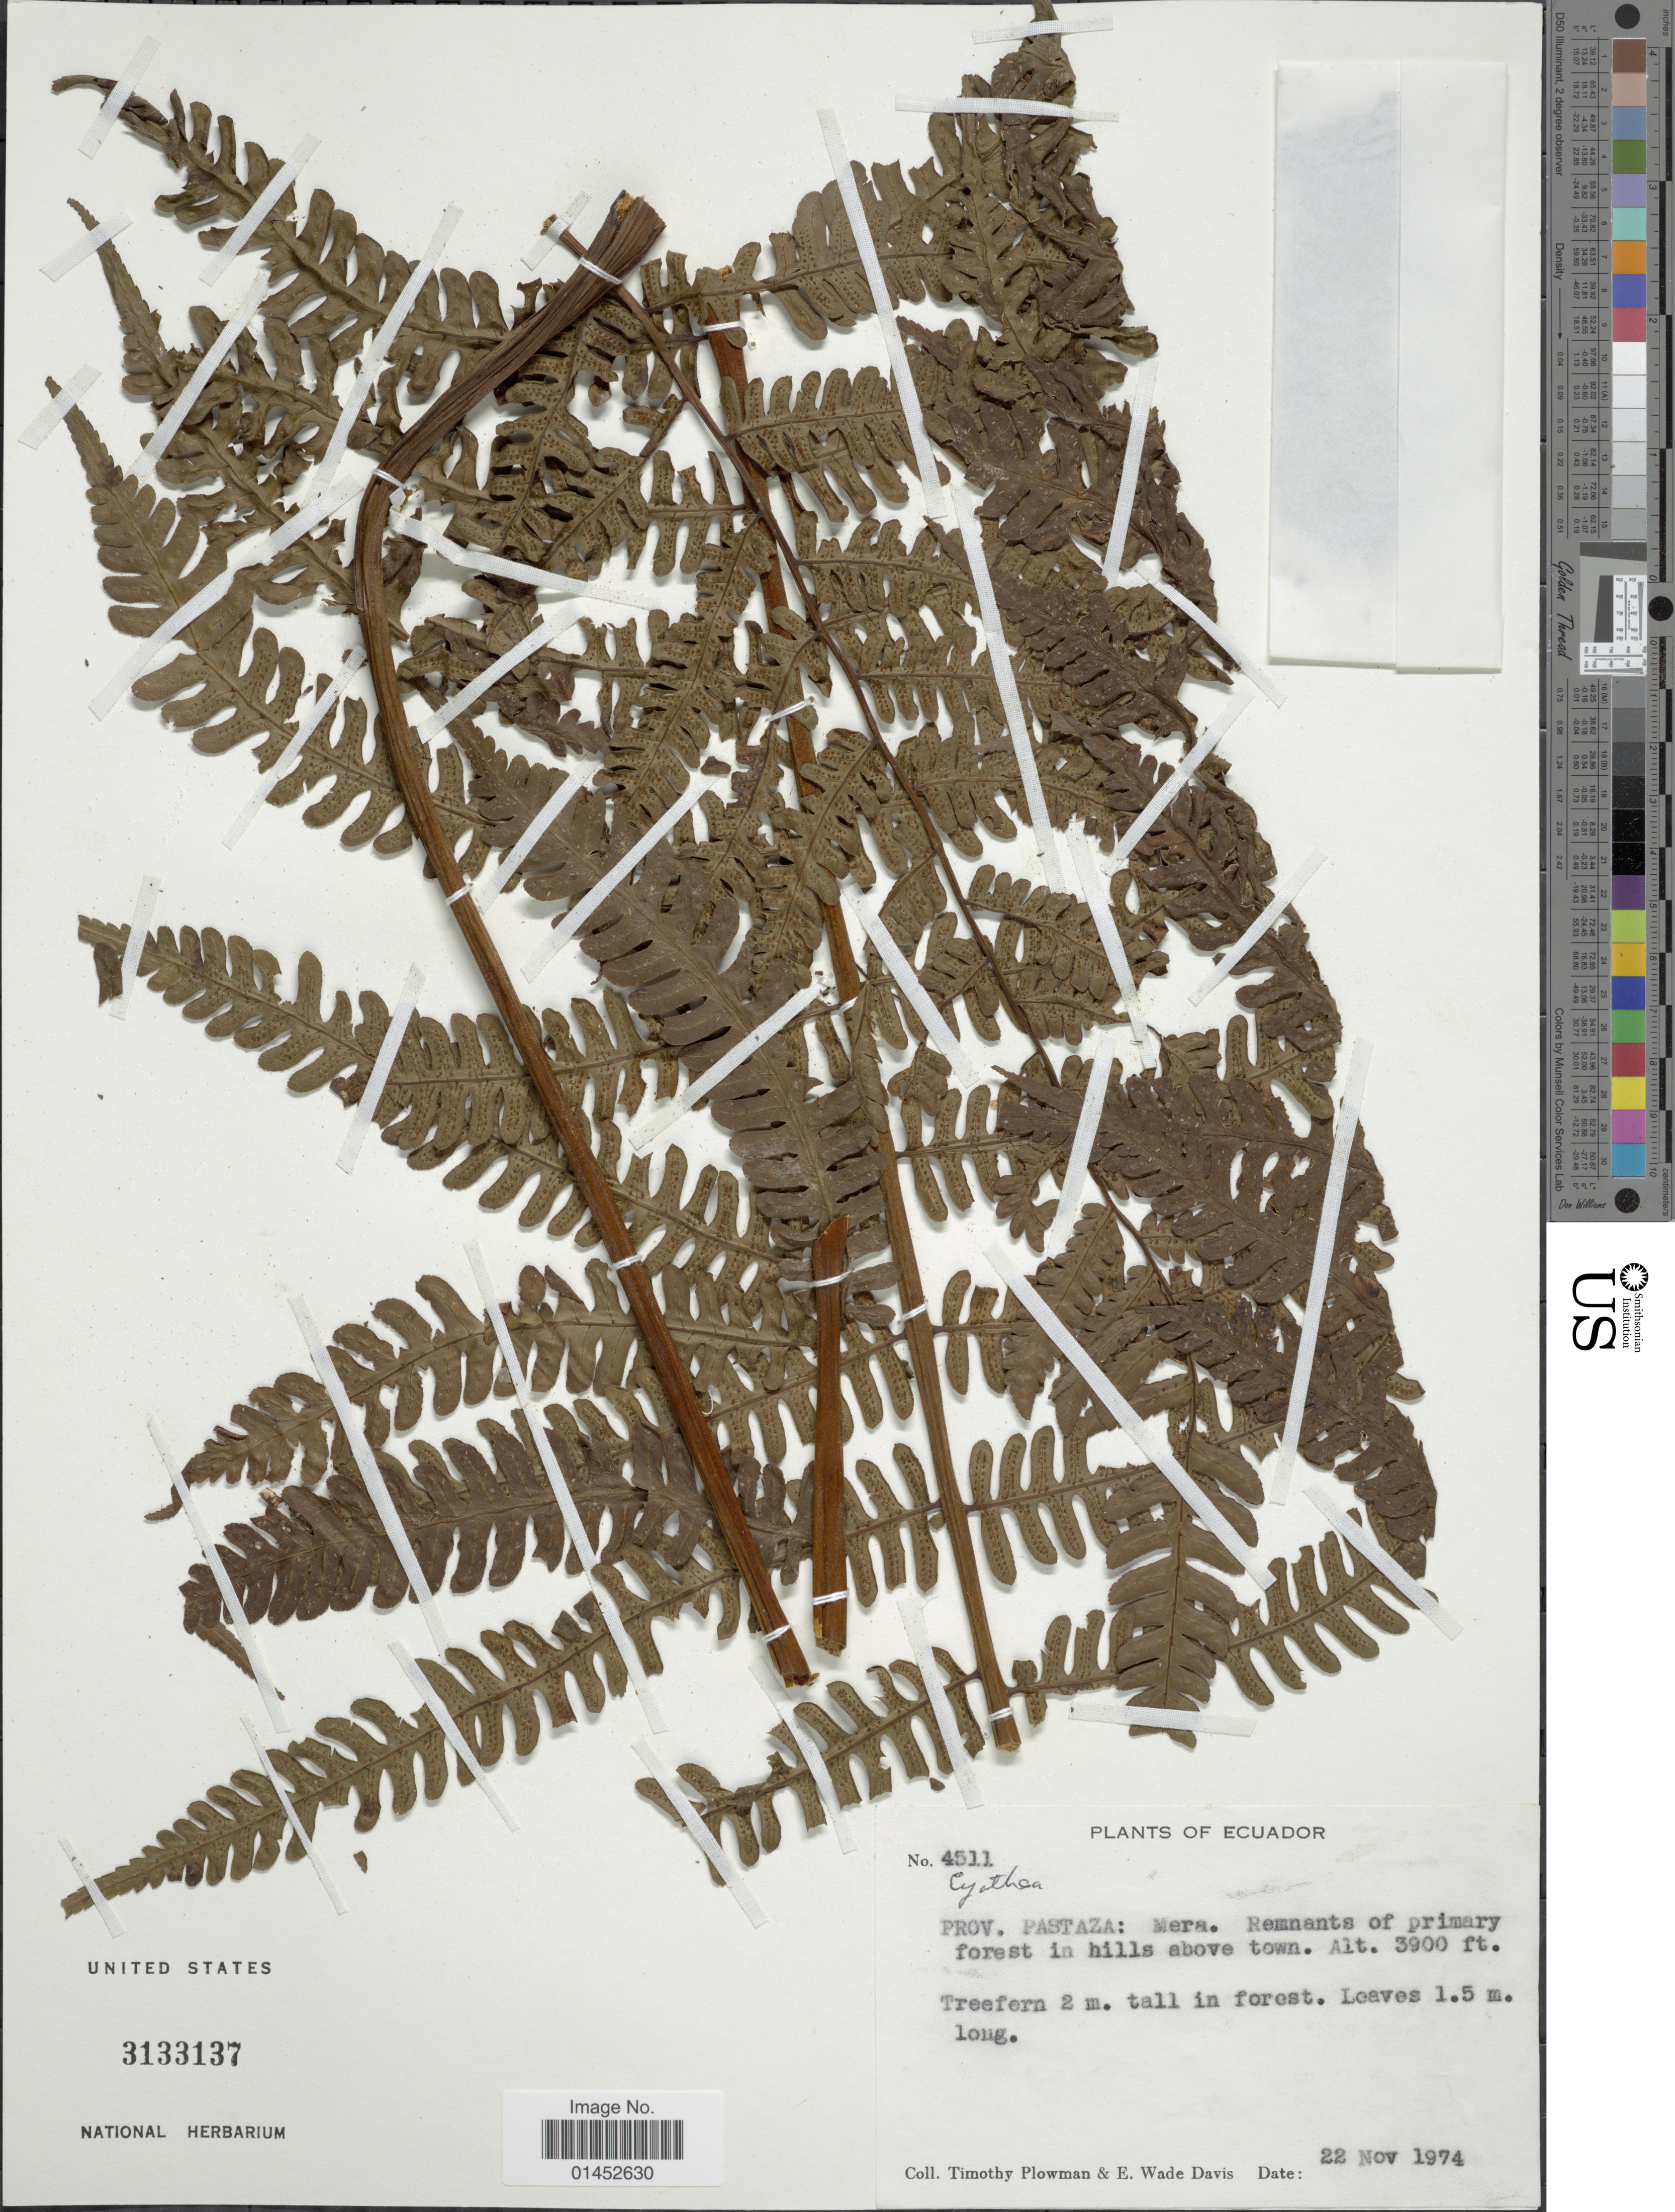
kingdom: Plantae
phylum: Tracheophyta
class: Polypodiopsida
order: Cyatheales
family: Cyatheaceae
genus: Cyathea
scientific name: Cyathea pungens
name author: (Willd.) Domin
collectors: T. Plowman & E. W. Davis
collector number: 4511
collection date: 1974-11-22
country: Ecuador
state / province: Pastaza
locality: Mera. remnants of primary forest in hills above town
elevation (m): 1189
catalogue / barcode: US 3133137